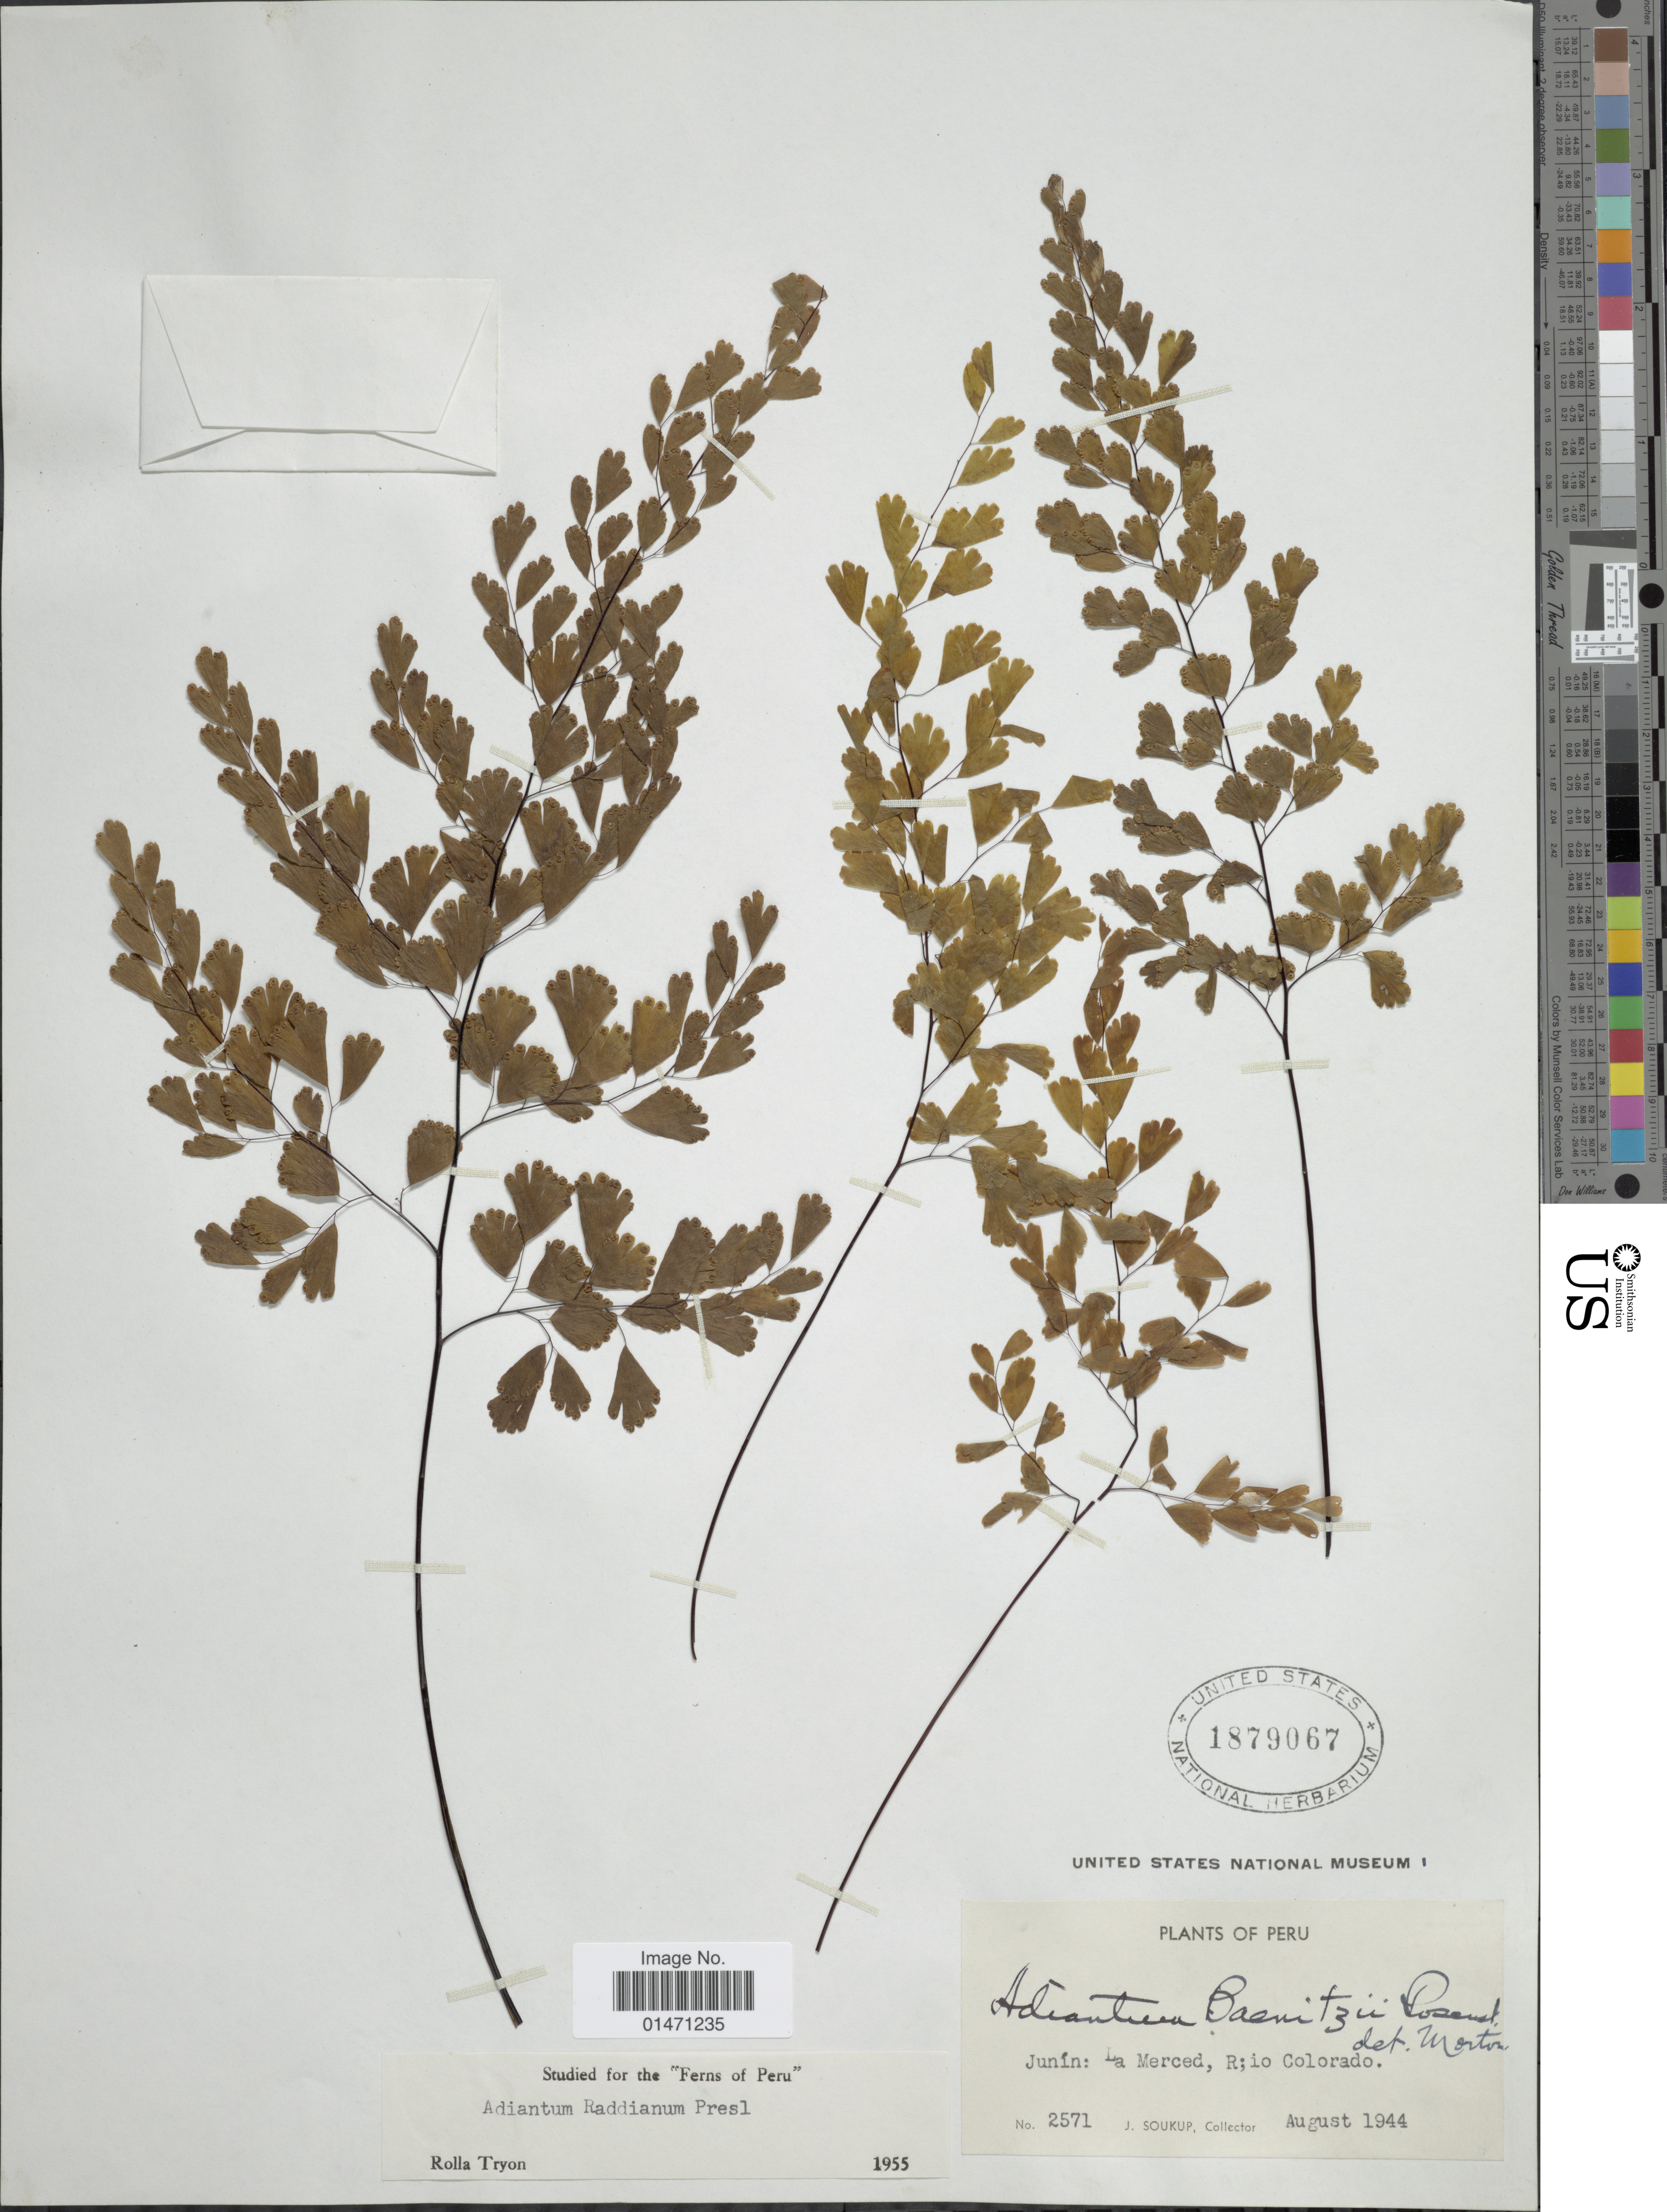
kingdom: Plantae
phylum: Tracheophyta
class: Polypodiopsida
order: Polypodiales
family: Pteridaceae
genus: Adiantum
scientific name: Adiantum raddianum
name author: C. Presl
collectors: J. Soukup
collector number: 2571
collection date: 1944-08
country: Peru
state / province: Junín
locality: Plants of Peru, Junin: La Merced, Rio Colorado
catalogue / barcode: US 1879067